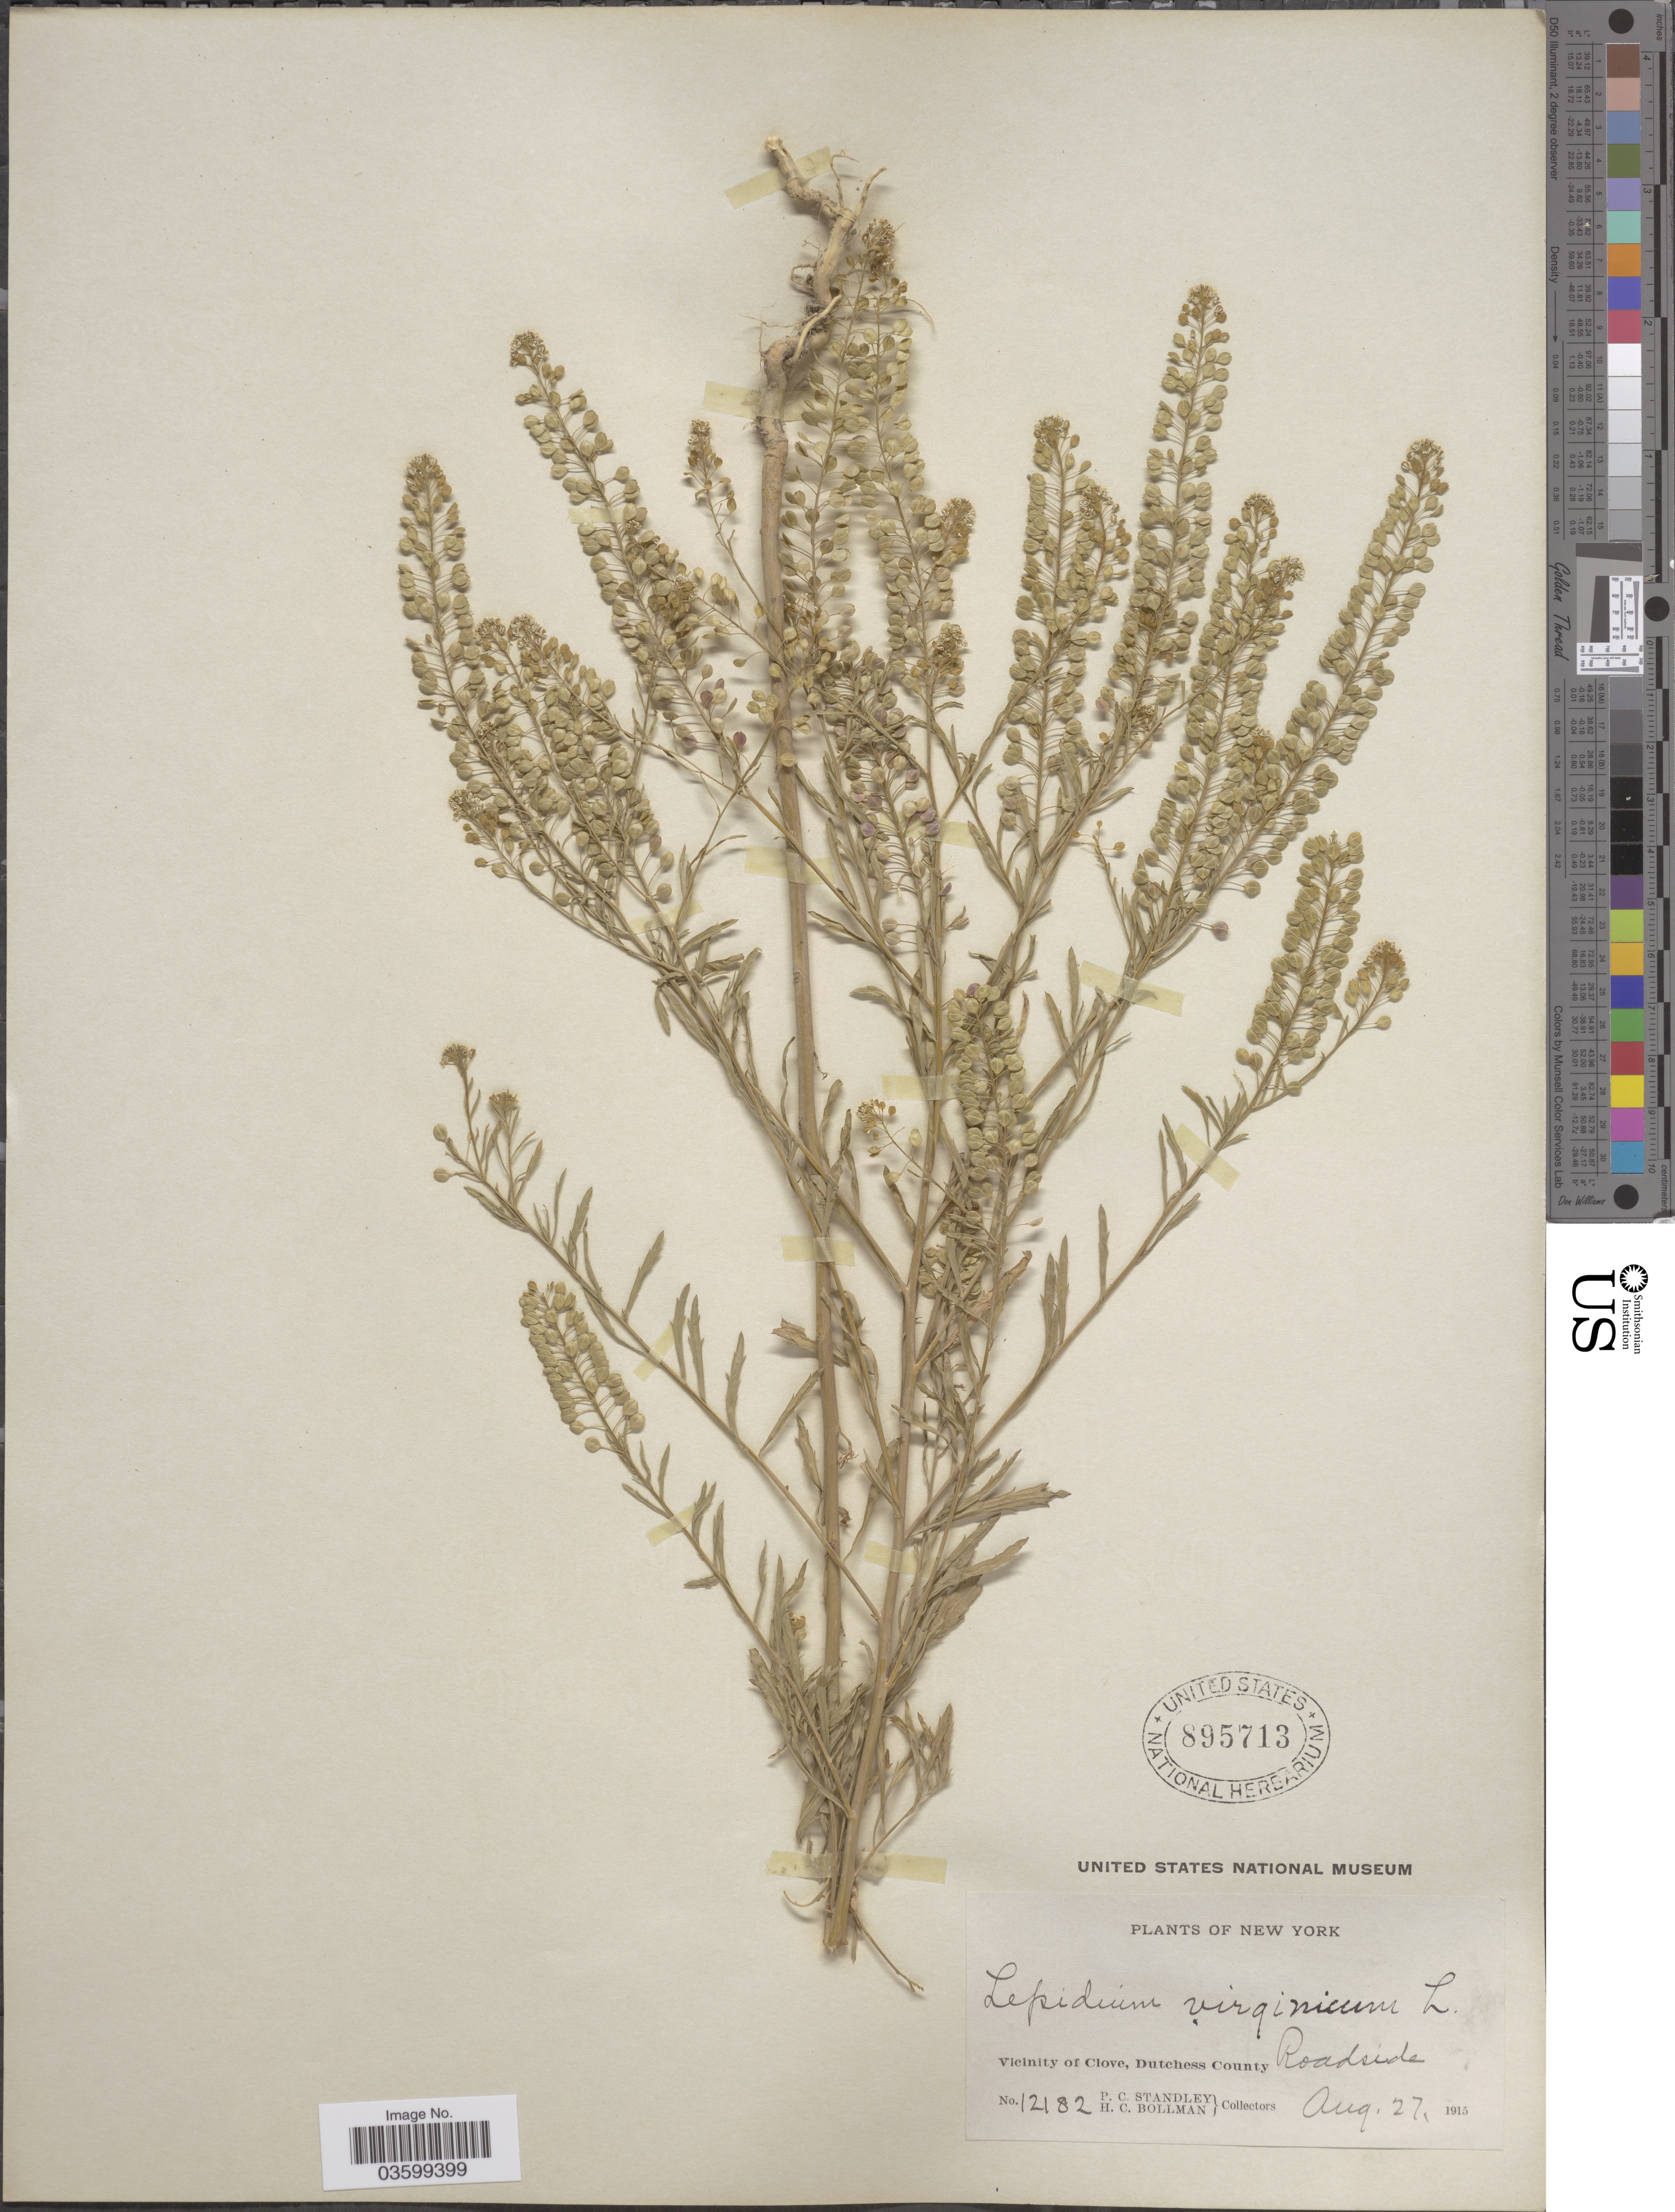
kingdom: Plantae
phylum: Tracheophyta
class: Magnoliopsida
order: Brassicales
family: Brassicaceae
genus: Lepidium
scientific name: Lepidium virginicum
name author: L.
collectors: P. C. Standley & H. C. Bollman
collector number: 12182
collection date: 1915-08-27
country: United States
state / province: New York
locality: Vicinity of Clove, Dutchess County. Roadside.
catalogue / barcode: US 895713